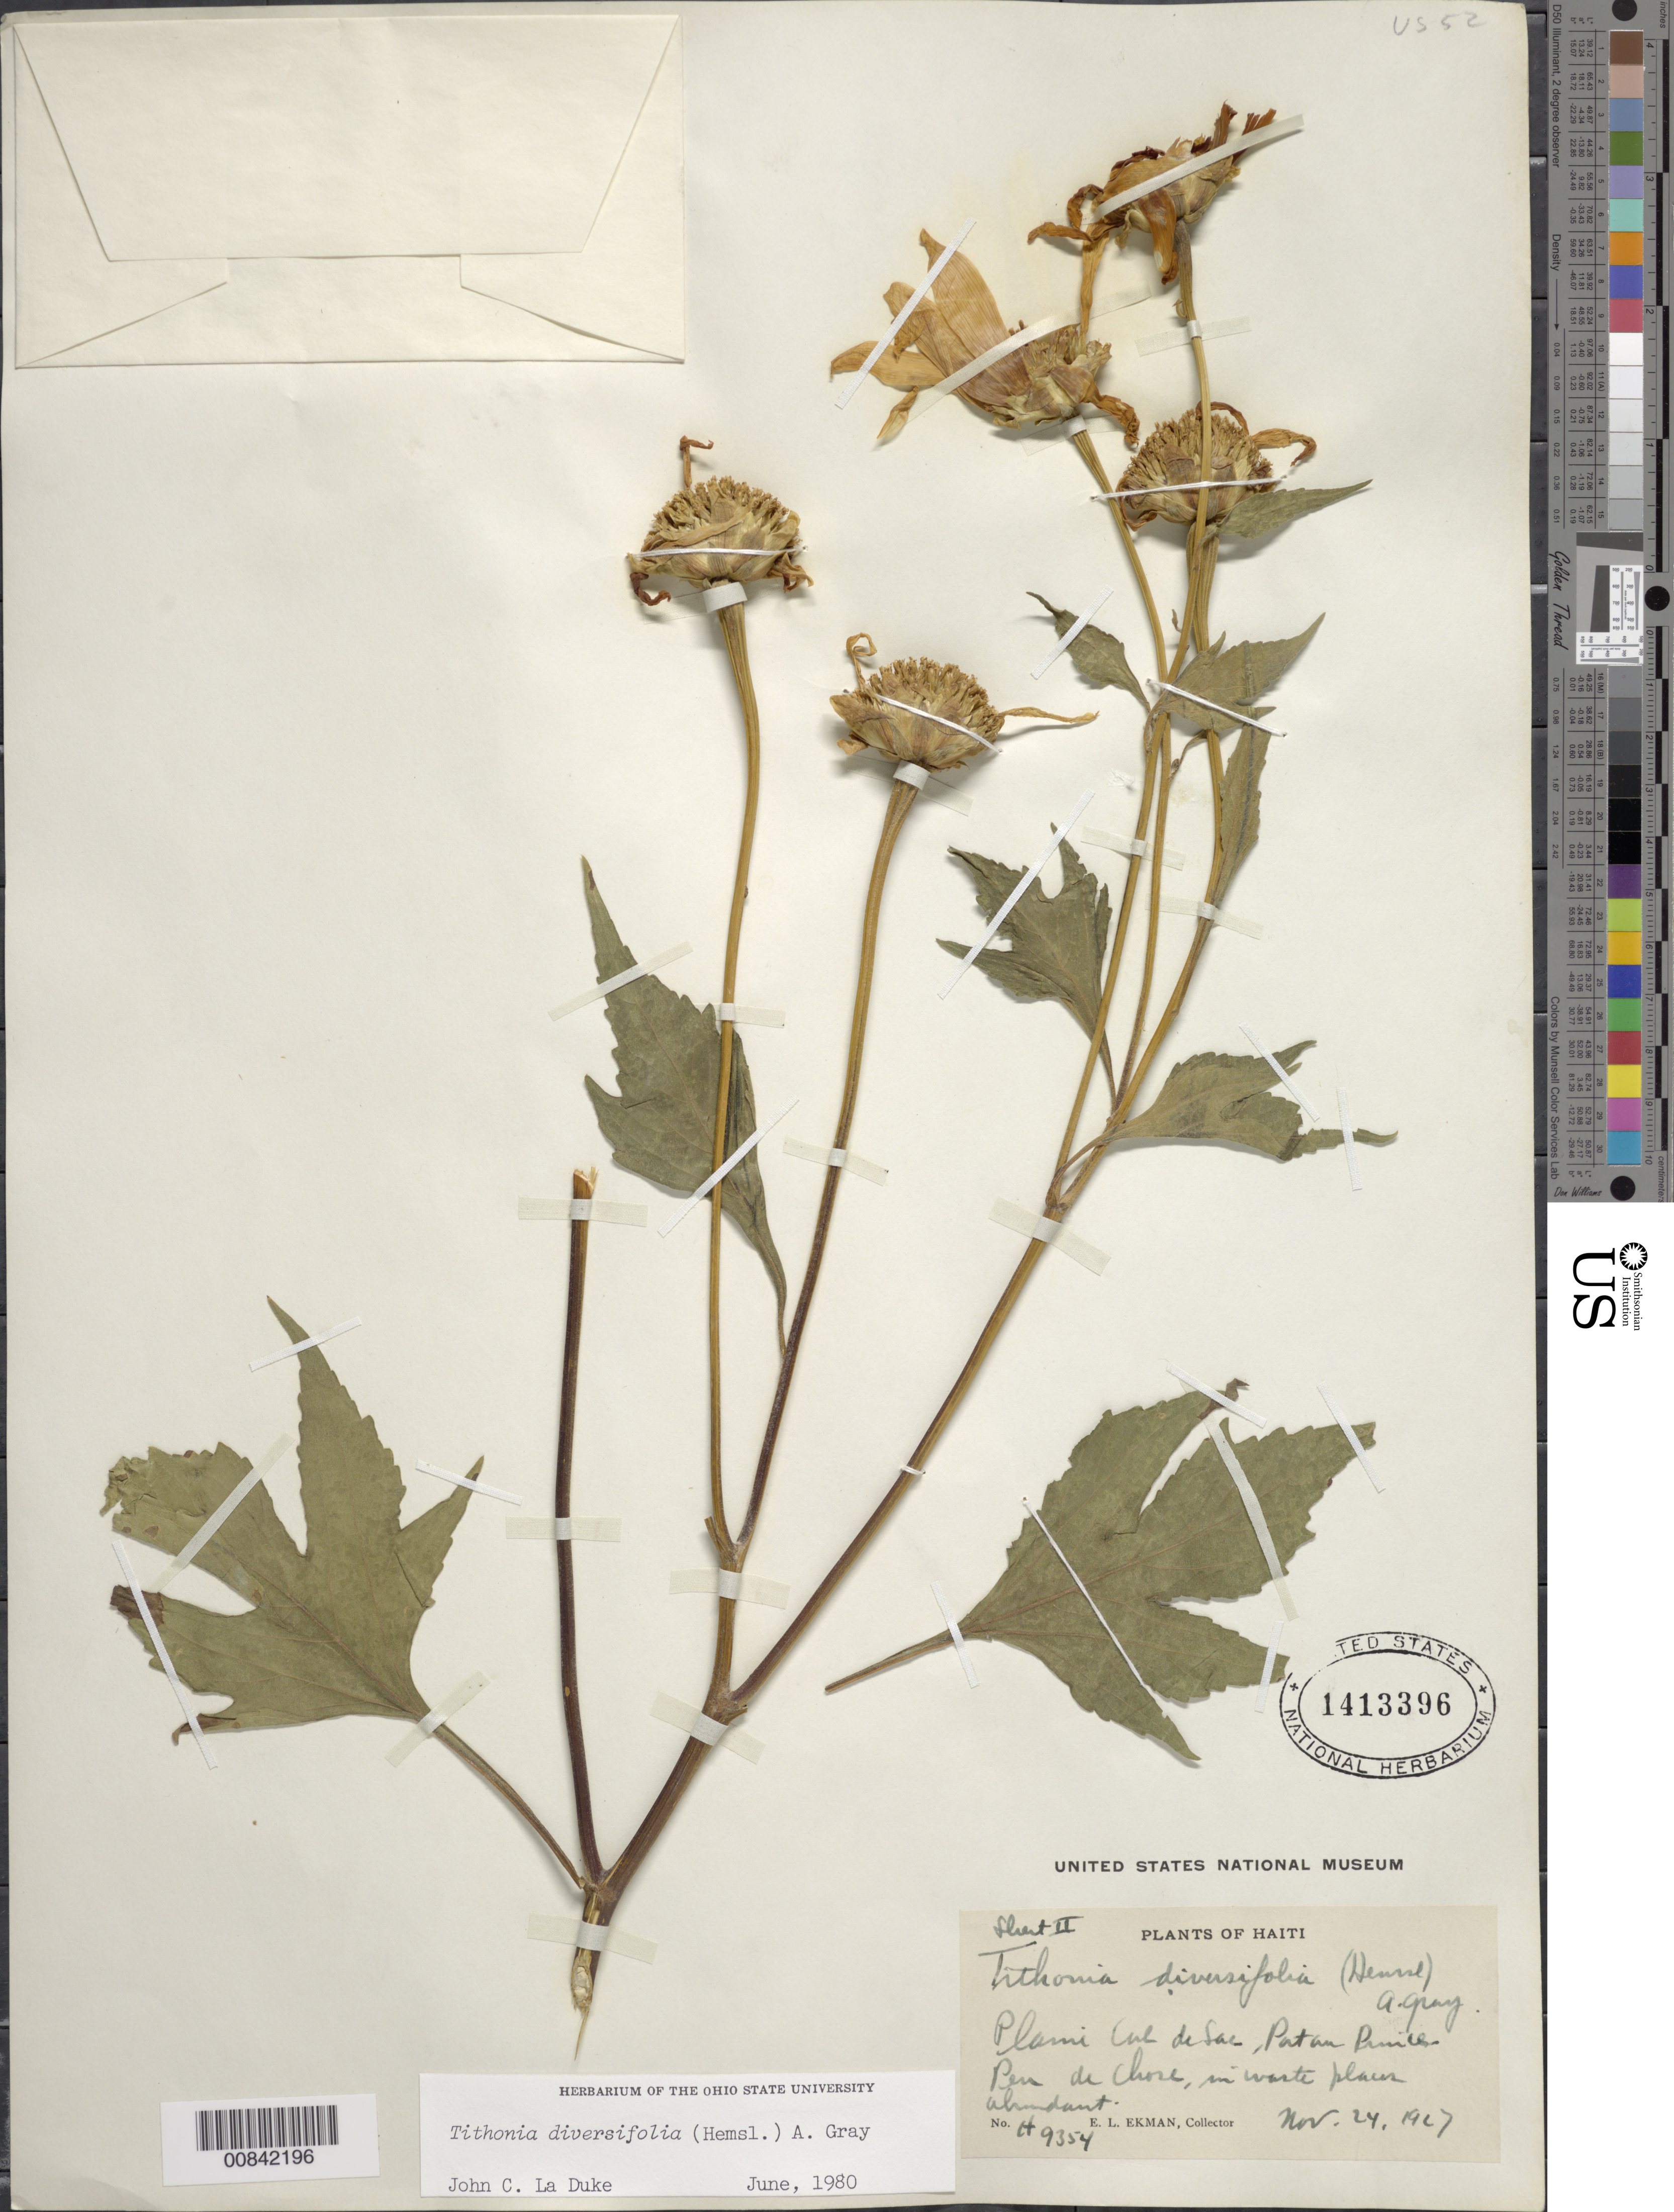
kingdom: Plantae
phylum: Tracheophyta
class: Magnoliopsida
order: Asterales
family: Asteraceae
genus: Tithonia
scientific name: Tithonia diversifolia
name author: (Hemsl.) A. Gray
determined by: La Duke, J. C.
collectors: E. L. Ekman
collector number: H 9354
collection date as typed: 24 Nov 1927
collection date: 1927-11-24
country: Haiti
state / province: Ouest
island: Hispaniola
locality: Plaine Cul-de-Sac, Port-au-Prince, Peu-de-Chose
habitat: Waste places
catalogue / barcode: US 1413396